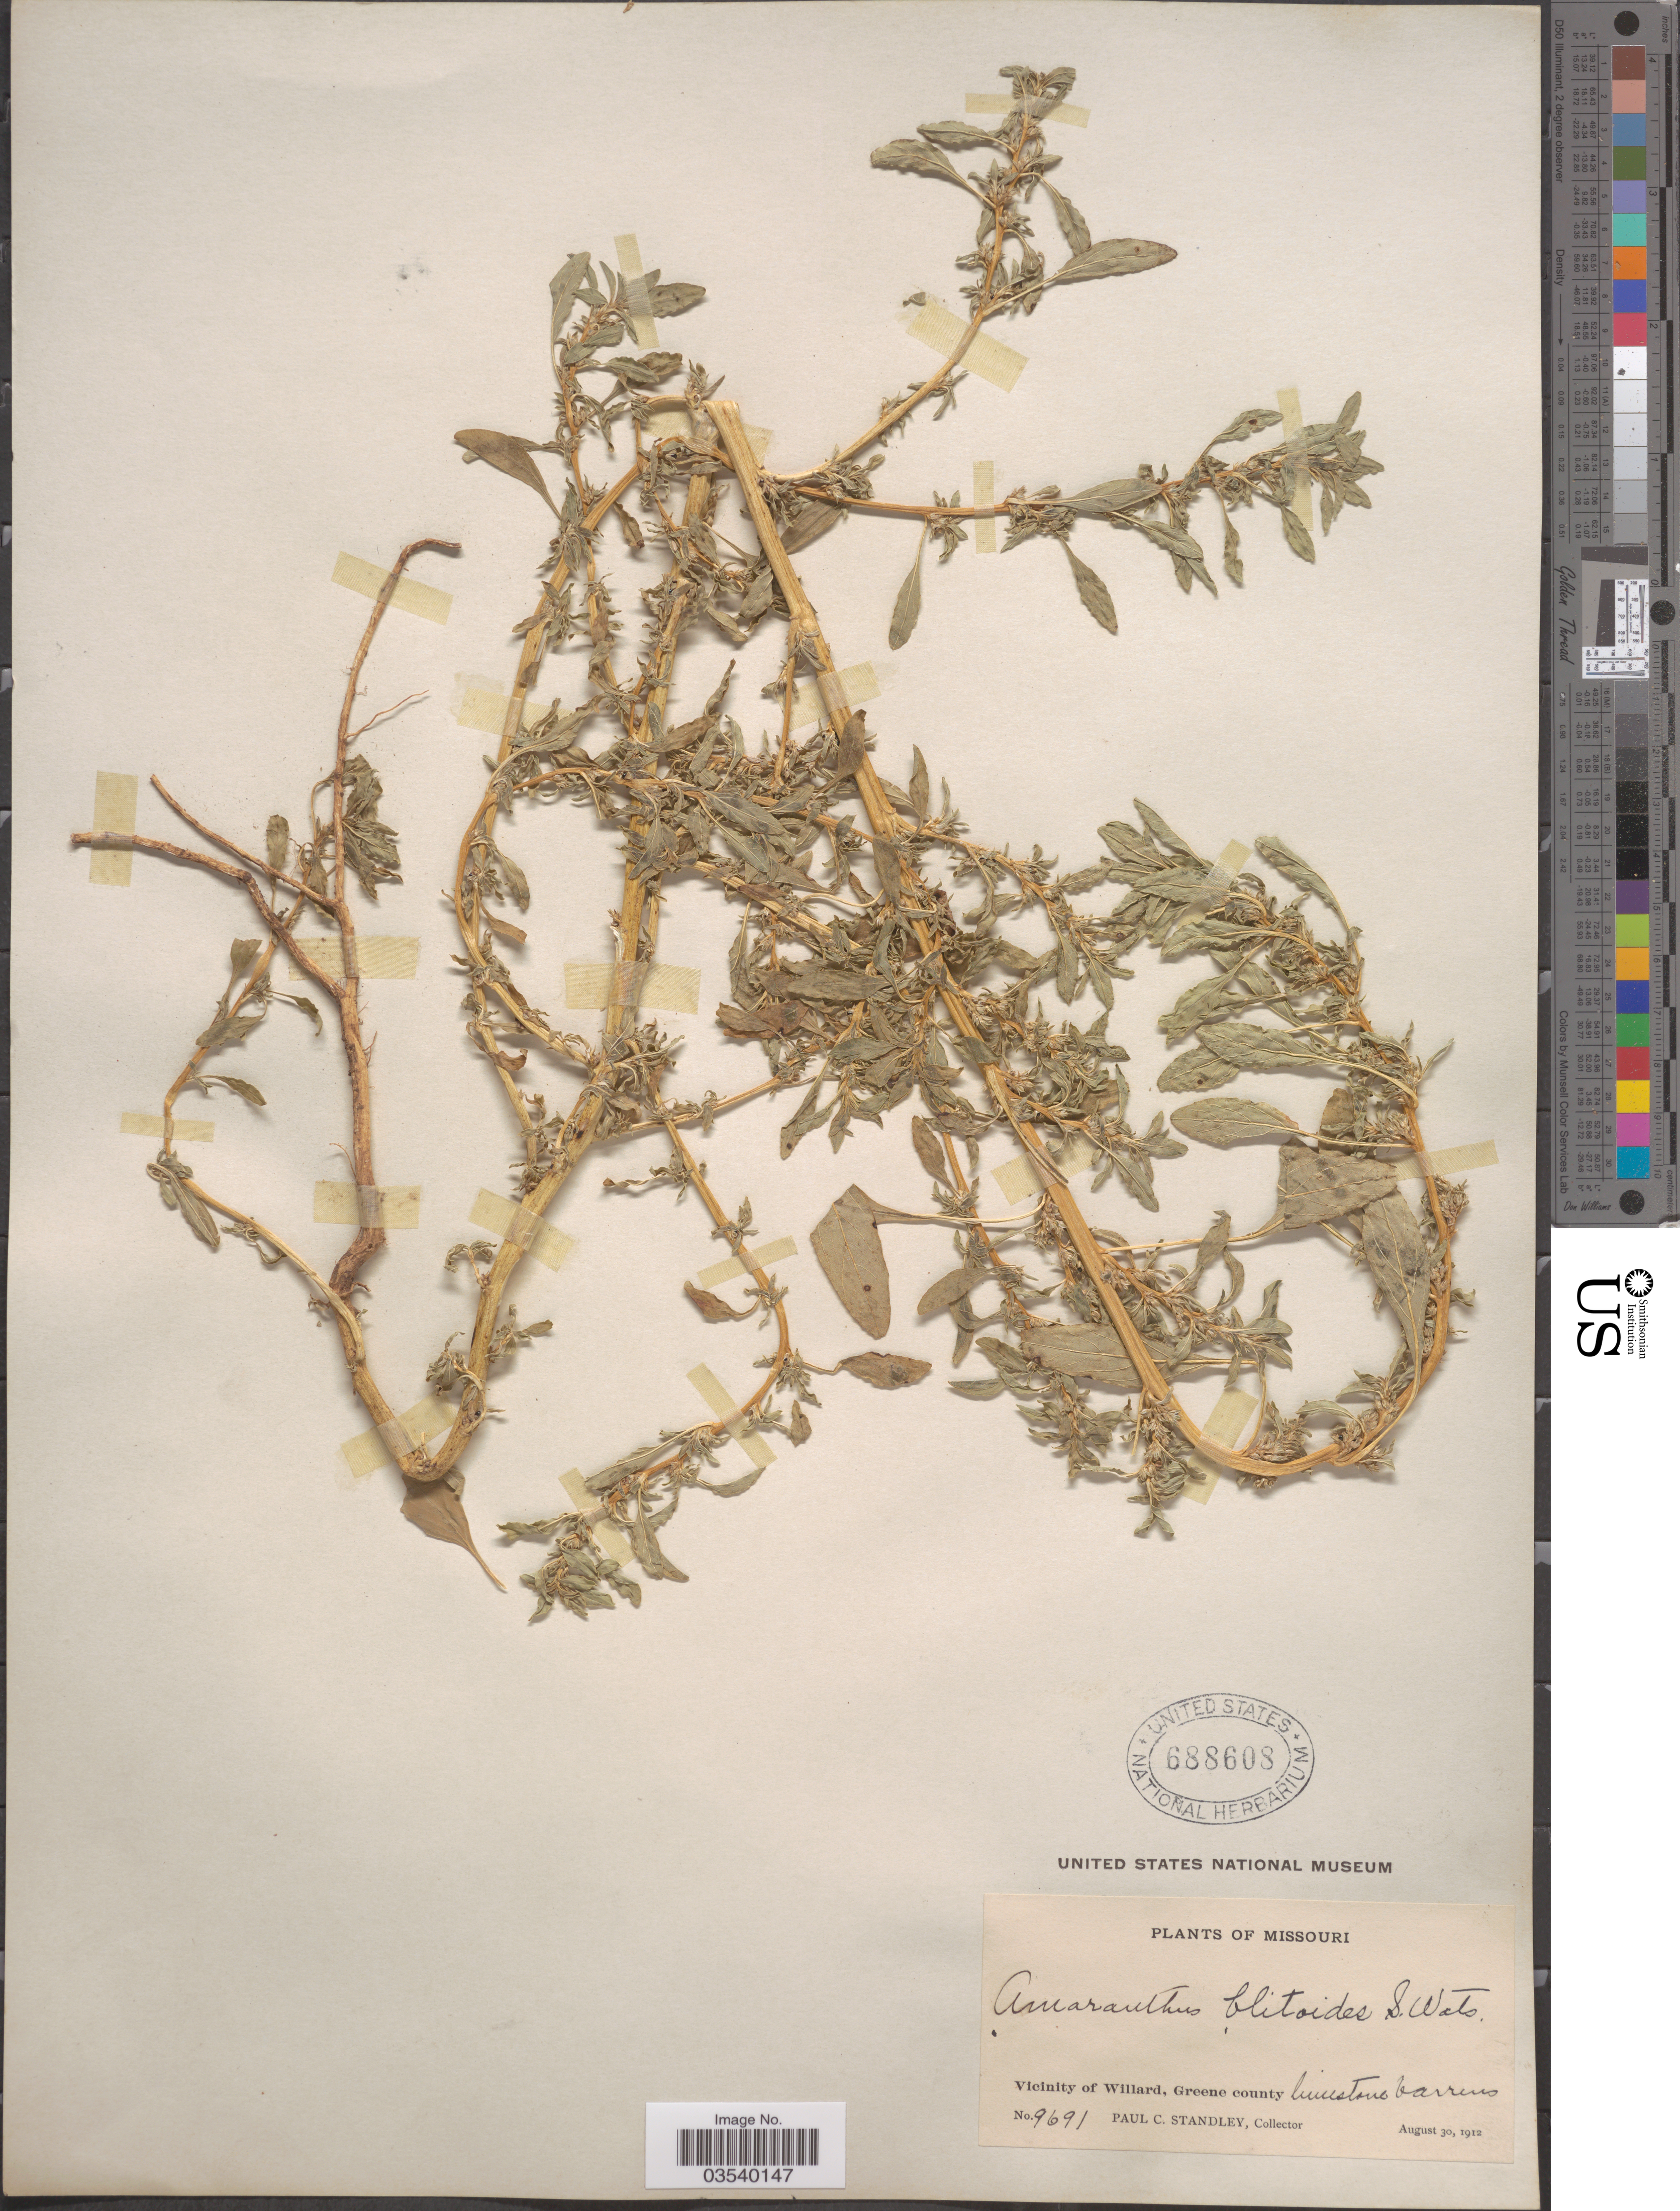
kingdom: Plantae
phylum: Tracheophyta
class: Magnoliopsida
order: Caryophyllales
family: Amaranthaceae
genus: Amaranthus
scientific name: Amaranthus blitoides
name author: S. Watson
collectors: P. C. Standley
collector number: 9691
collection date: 1912-08-30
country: United States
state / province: Missouri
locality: Vicinity of Willard, Greene county.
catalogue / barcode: US 688608